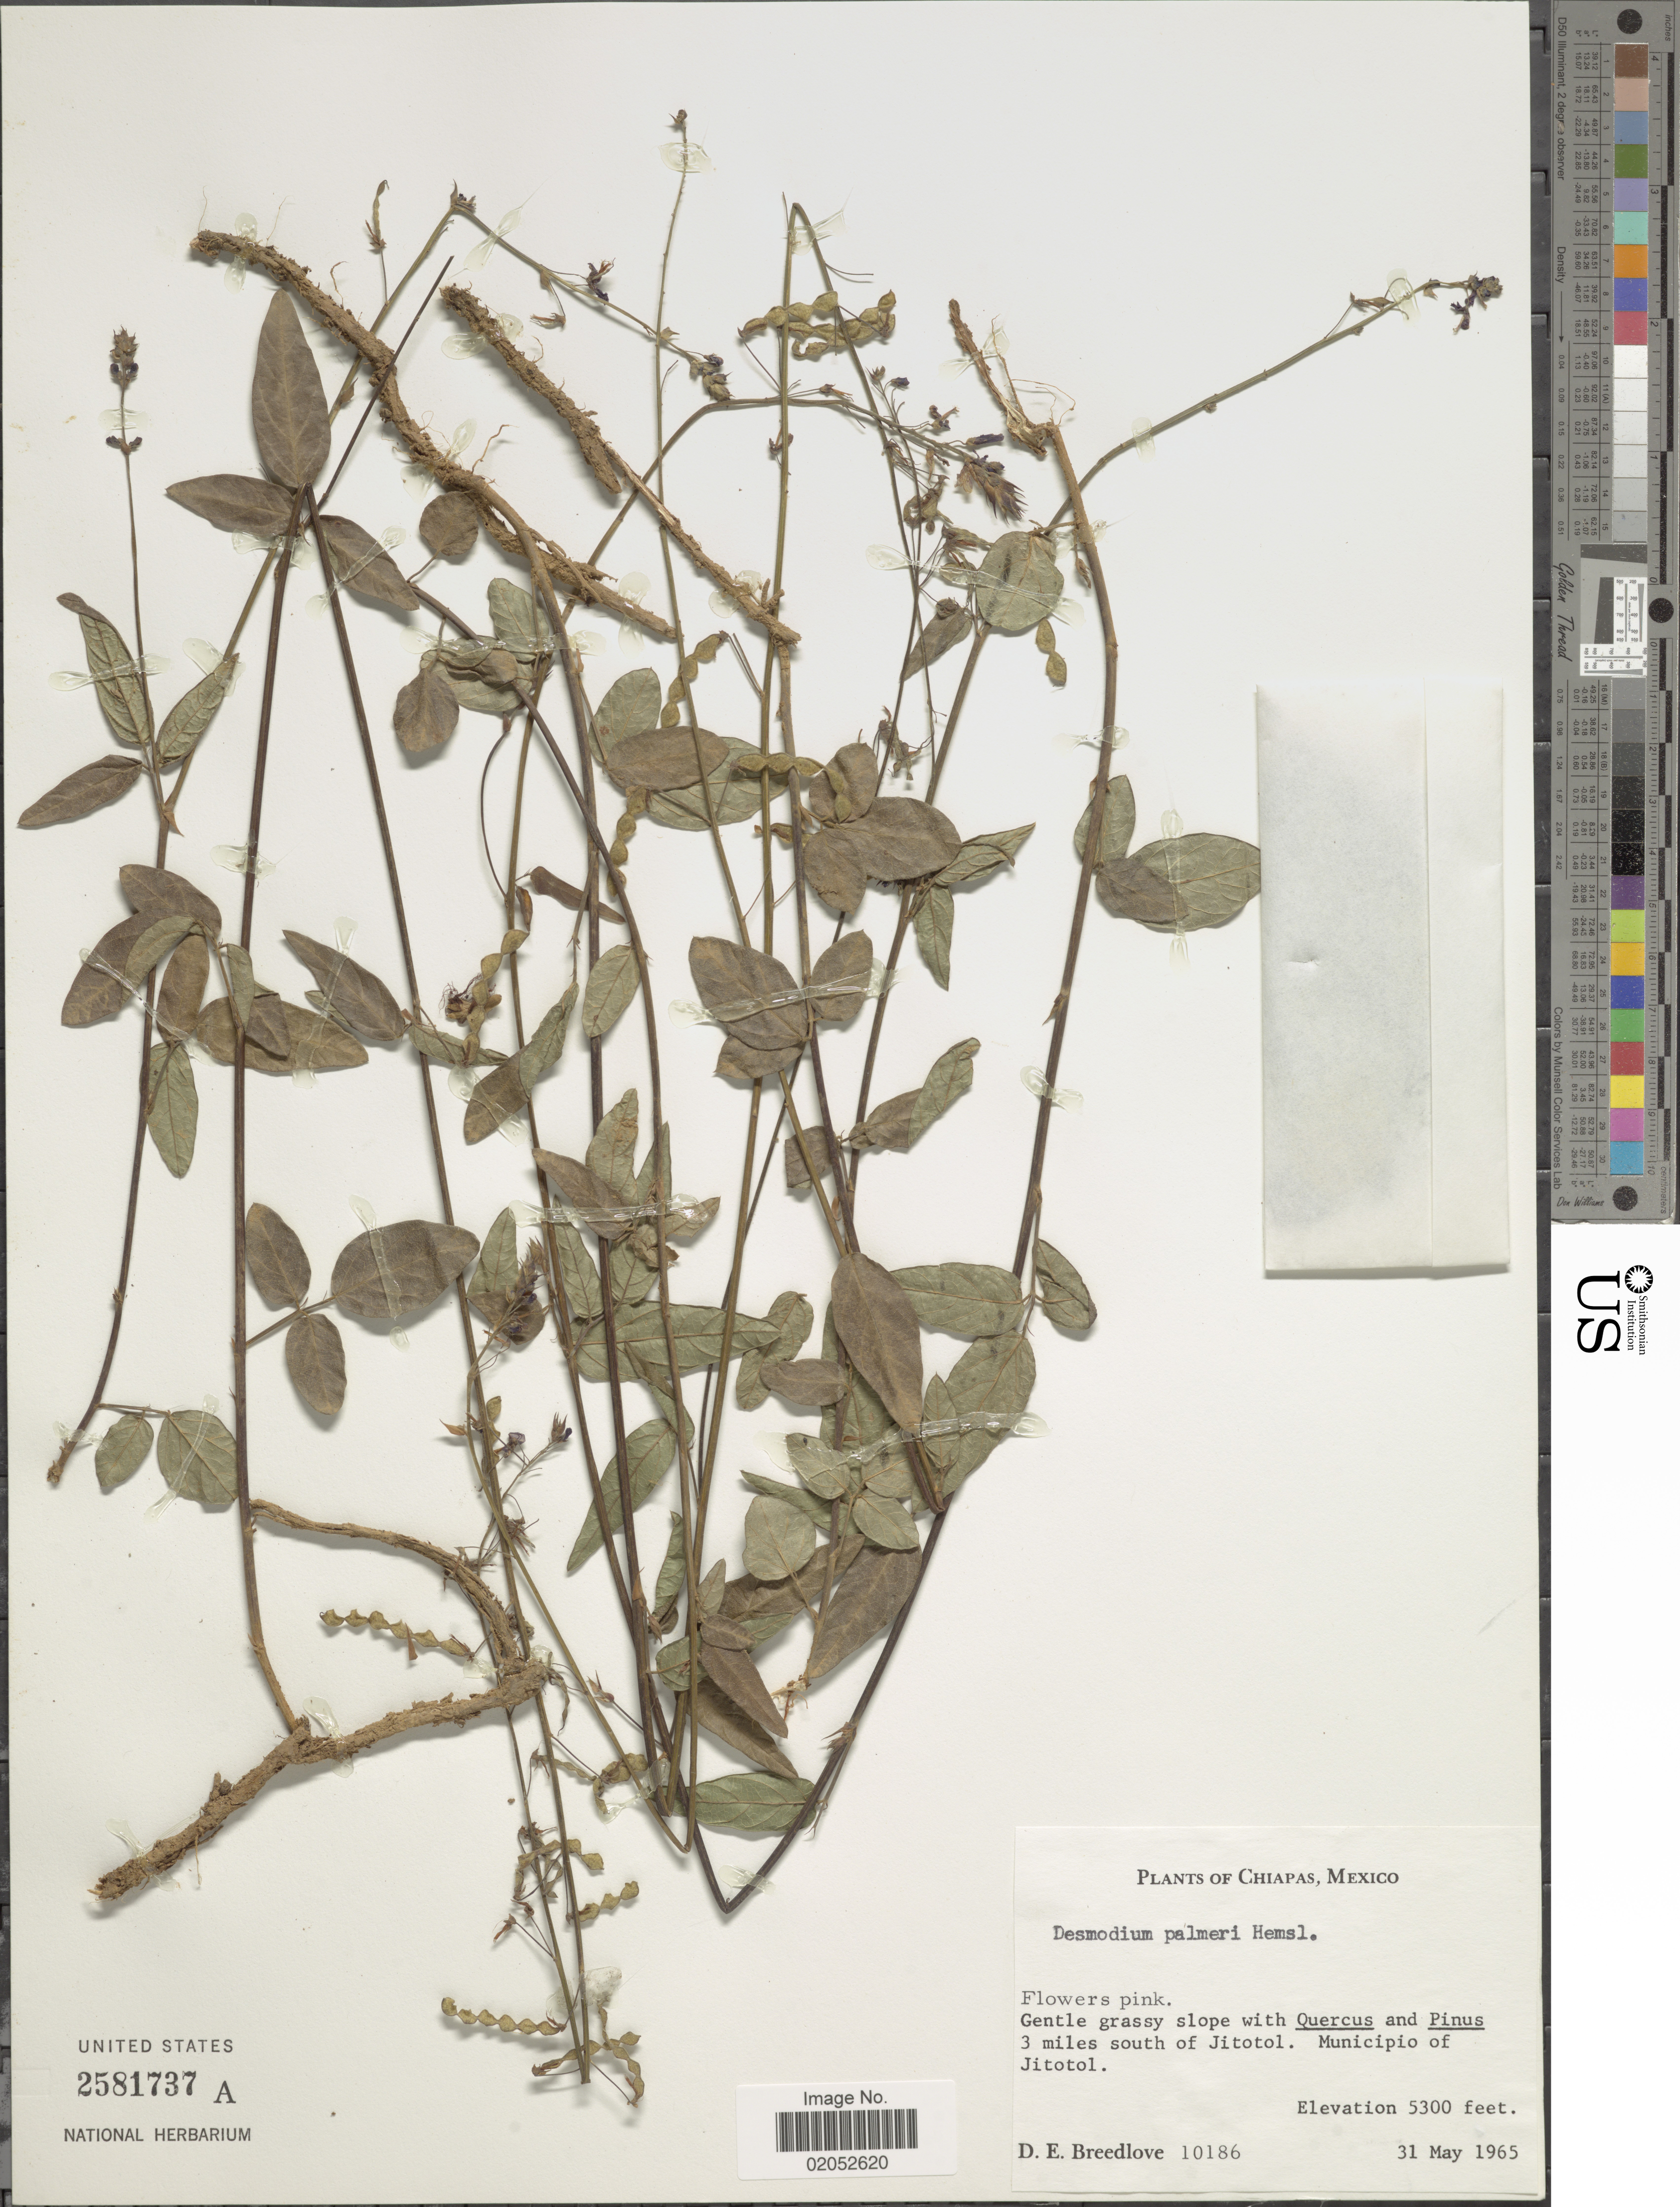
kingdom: Plantae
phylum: Tracheophyta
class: Magnoliopsida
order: Fabales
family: Fabaceae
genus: Desmodium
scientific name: Desmodium palmeri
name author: Hemsl.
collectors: D. E. Breedlove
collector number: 10186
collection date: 1965-05-31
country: Mexico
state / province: Chiapas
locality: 3 miles south of Jitotol, Municipio of Jitotol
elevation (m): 1615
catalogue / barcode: US 2581737A